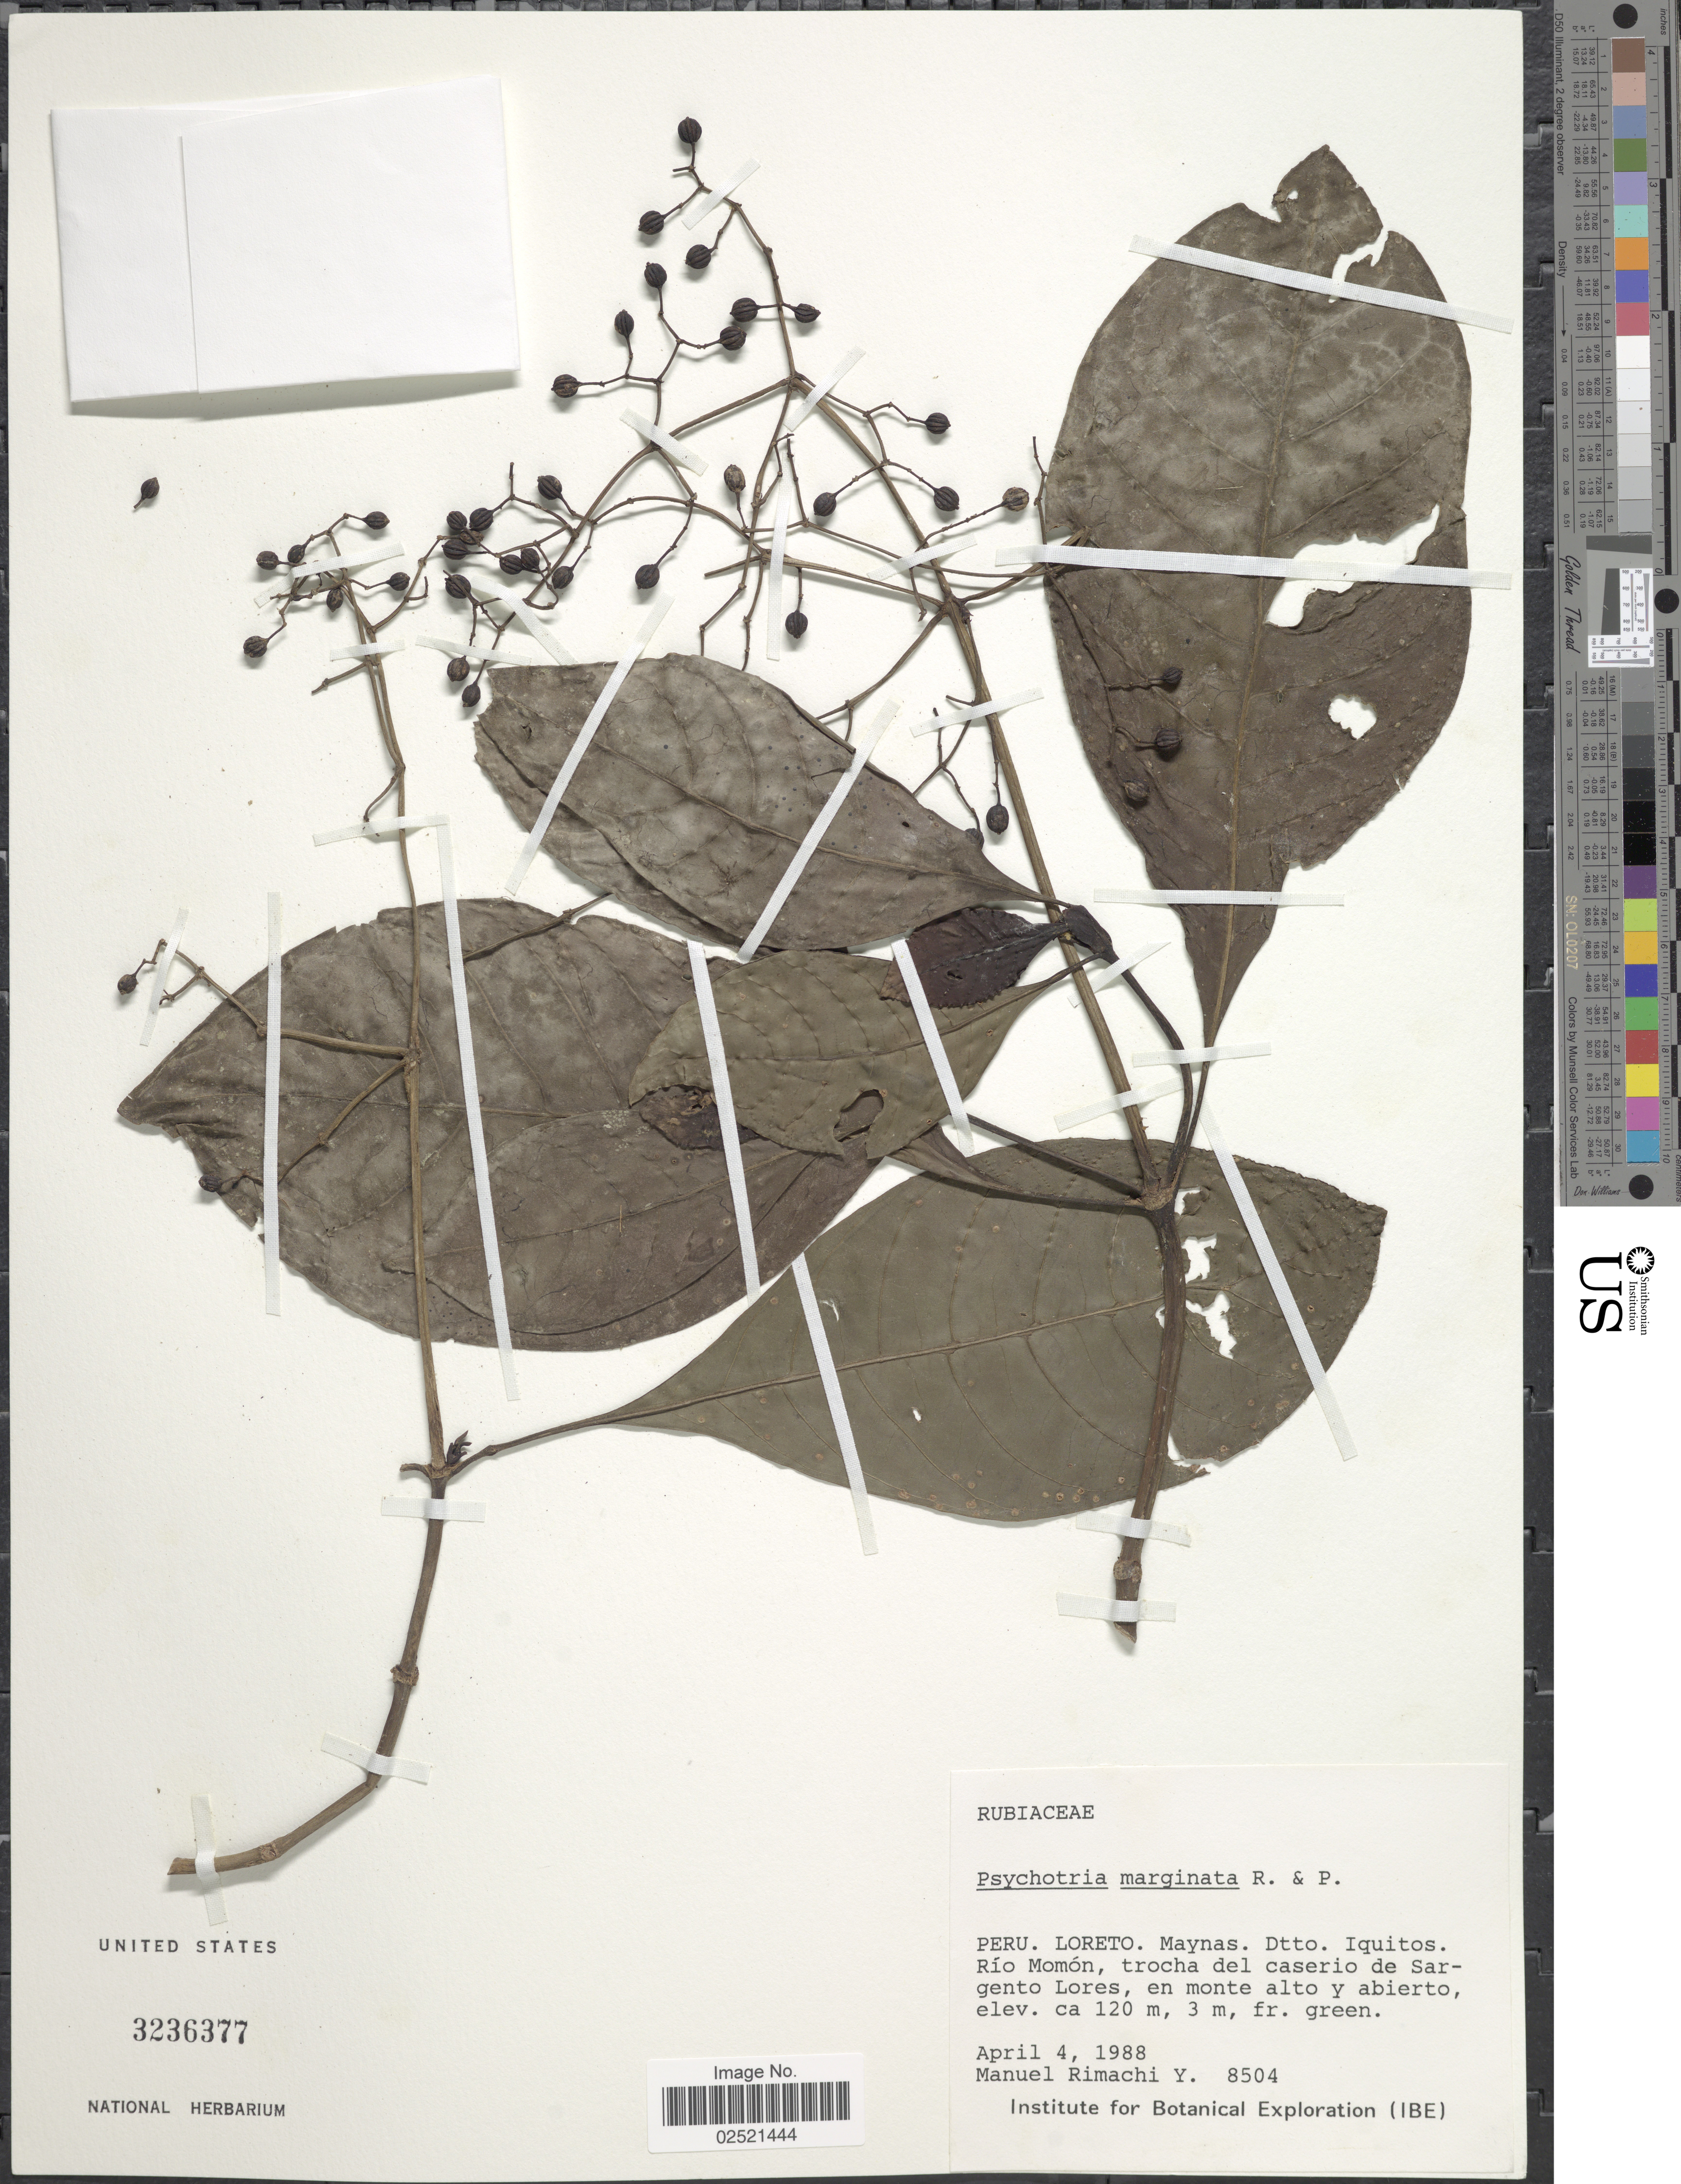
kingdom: Plantae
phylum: Tracheophyta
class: Magnoliopsida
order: Gentianales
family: Rubiaceae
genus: Psychotria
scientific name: Psychotria marginata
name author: Sw.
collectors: M. Rimachi Y.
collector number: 8504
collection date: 1988-04-04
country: Peru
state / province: Loreto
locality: Maynas, Dtto. Iquitos, Rio Momon, trocha del caserio de Sargento Lores, en monte alto y abierto.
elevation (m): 120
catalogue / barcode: US 3236377